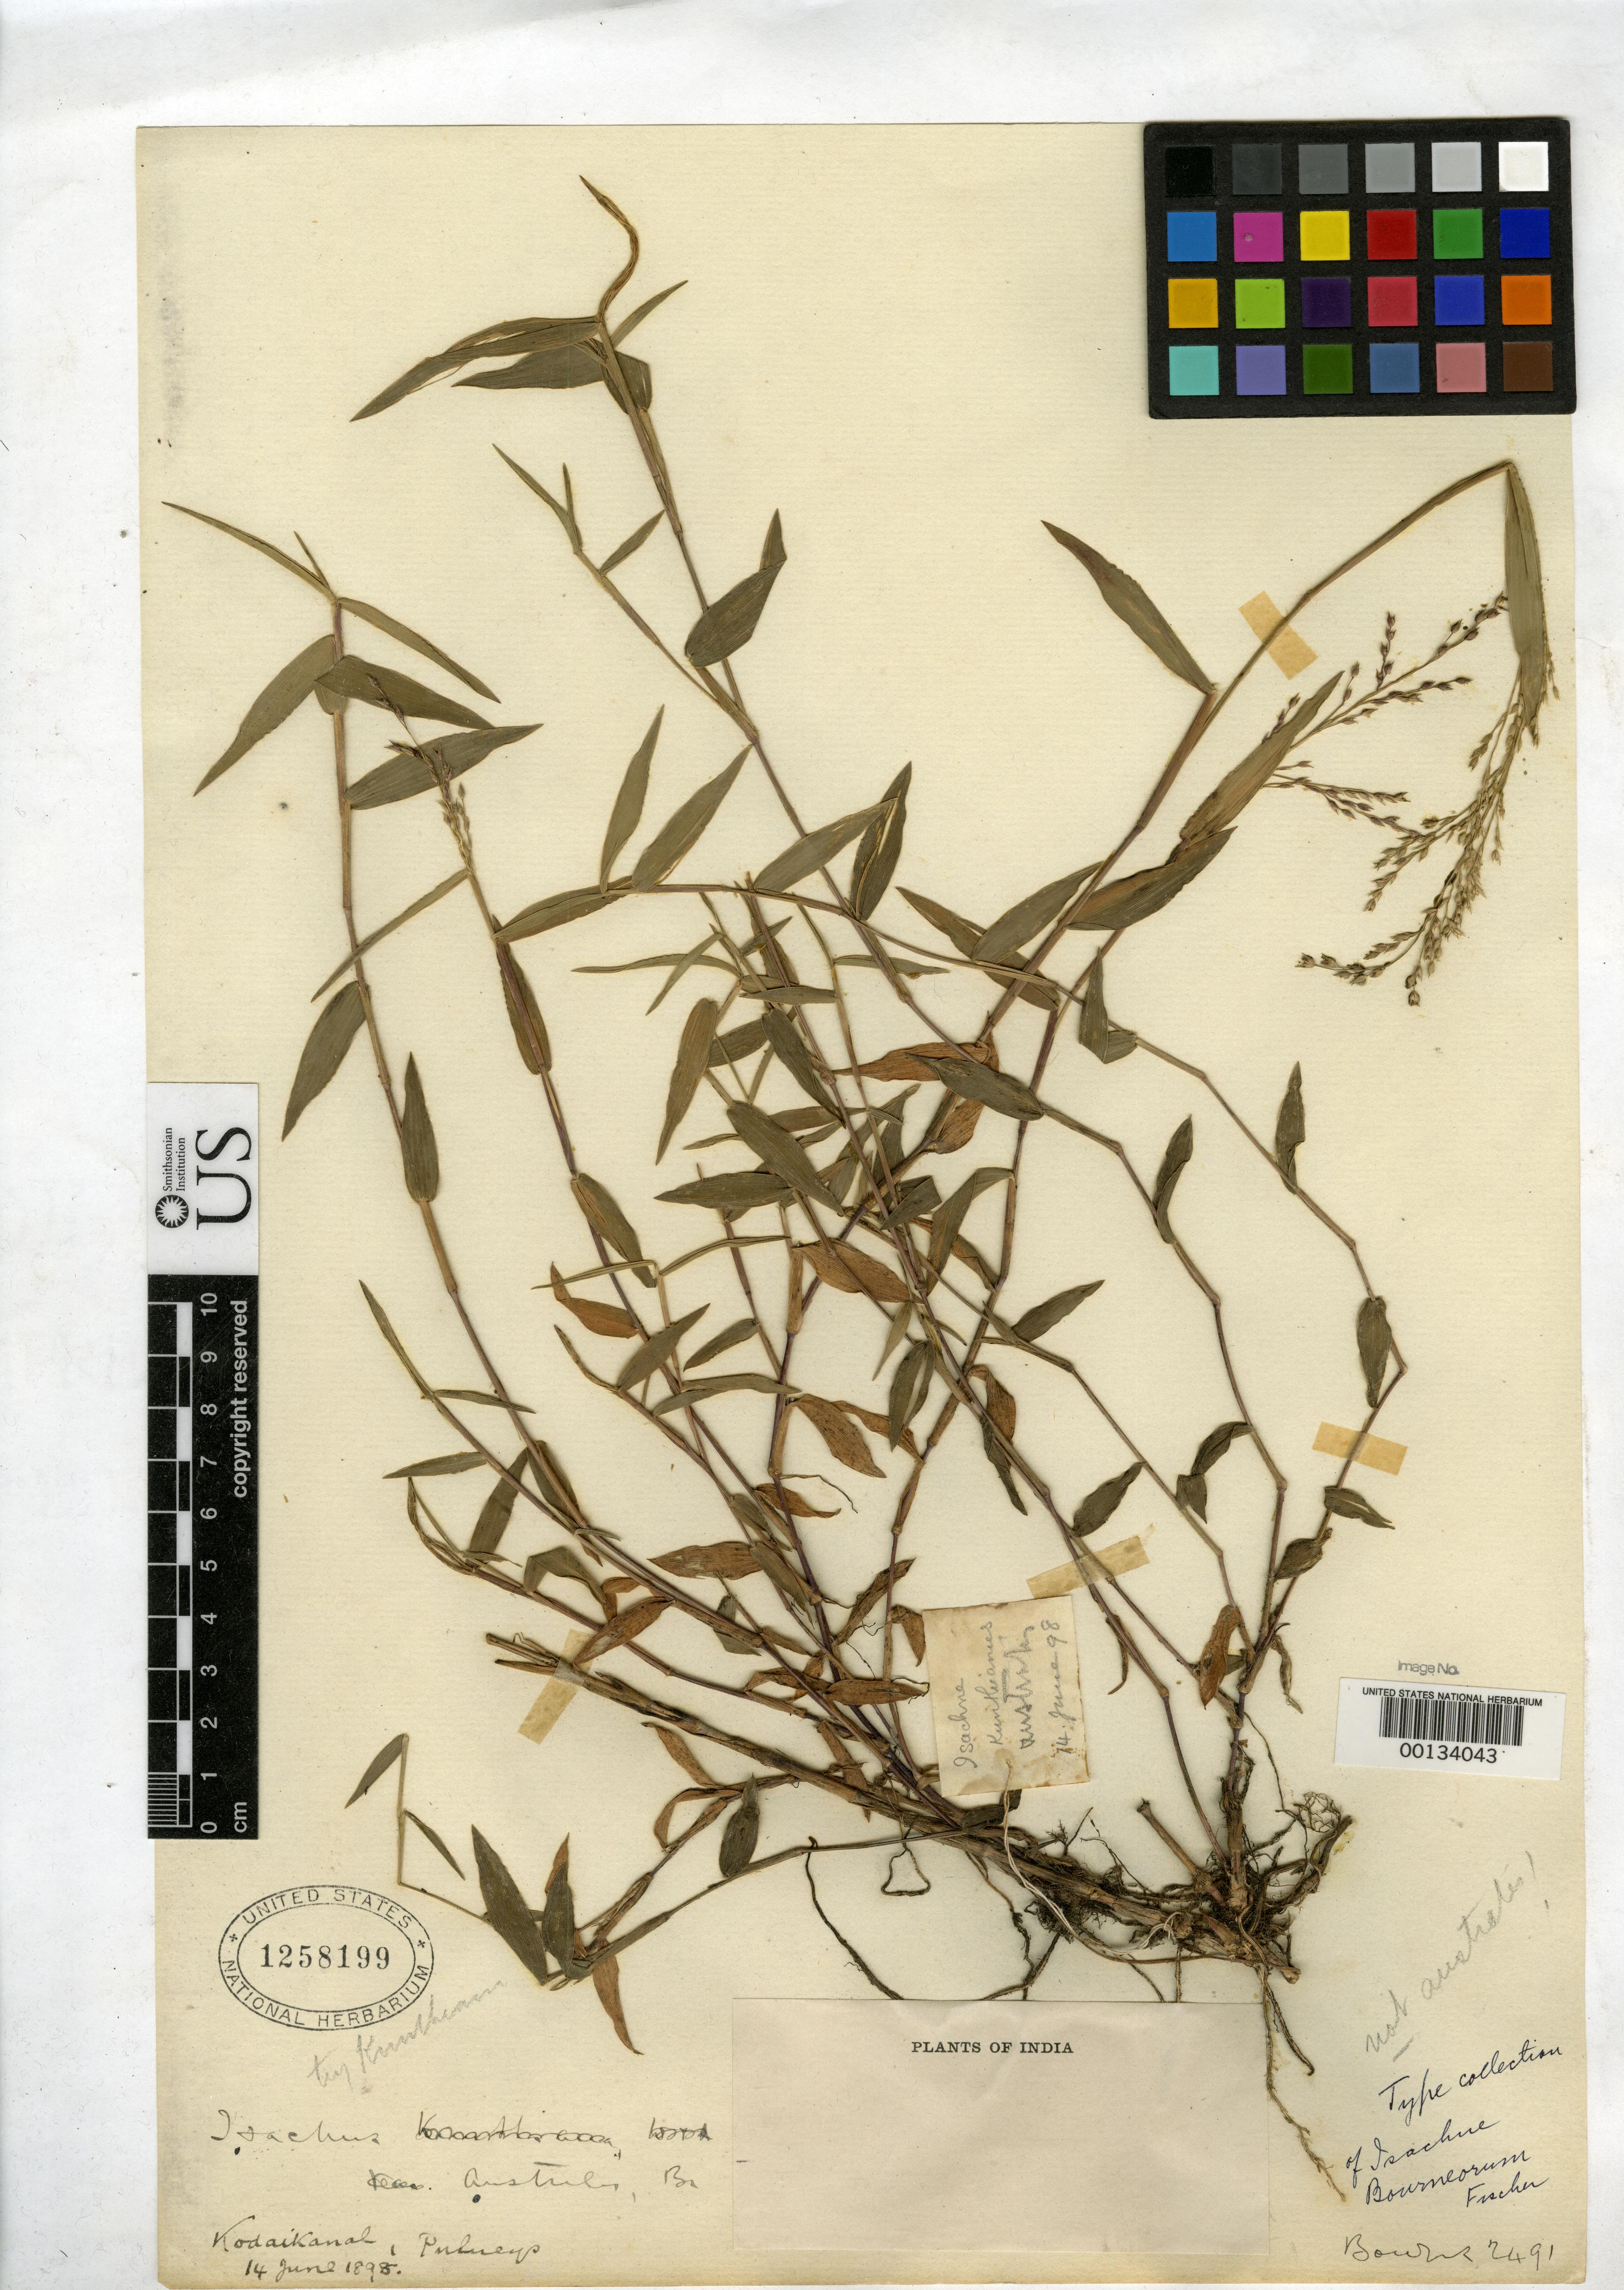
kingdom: Plantae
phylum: Tracheophyta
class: Liliopsida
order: Poales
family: Poaceae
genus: Isachne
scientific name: Isachne bourneorum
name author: C.E.C. Fisch.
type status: Isotype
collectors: A. Bourne & -- Bourne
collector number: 2491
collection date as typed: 14 Jun 1898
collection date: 1898-06-14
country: India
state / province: Tamil Nadu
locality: Pulneys, Kodaikanal.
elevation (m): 1981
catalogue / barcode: US 1258199